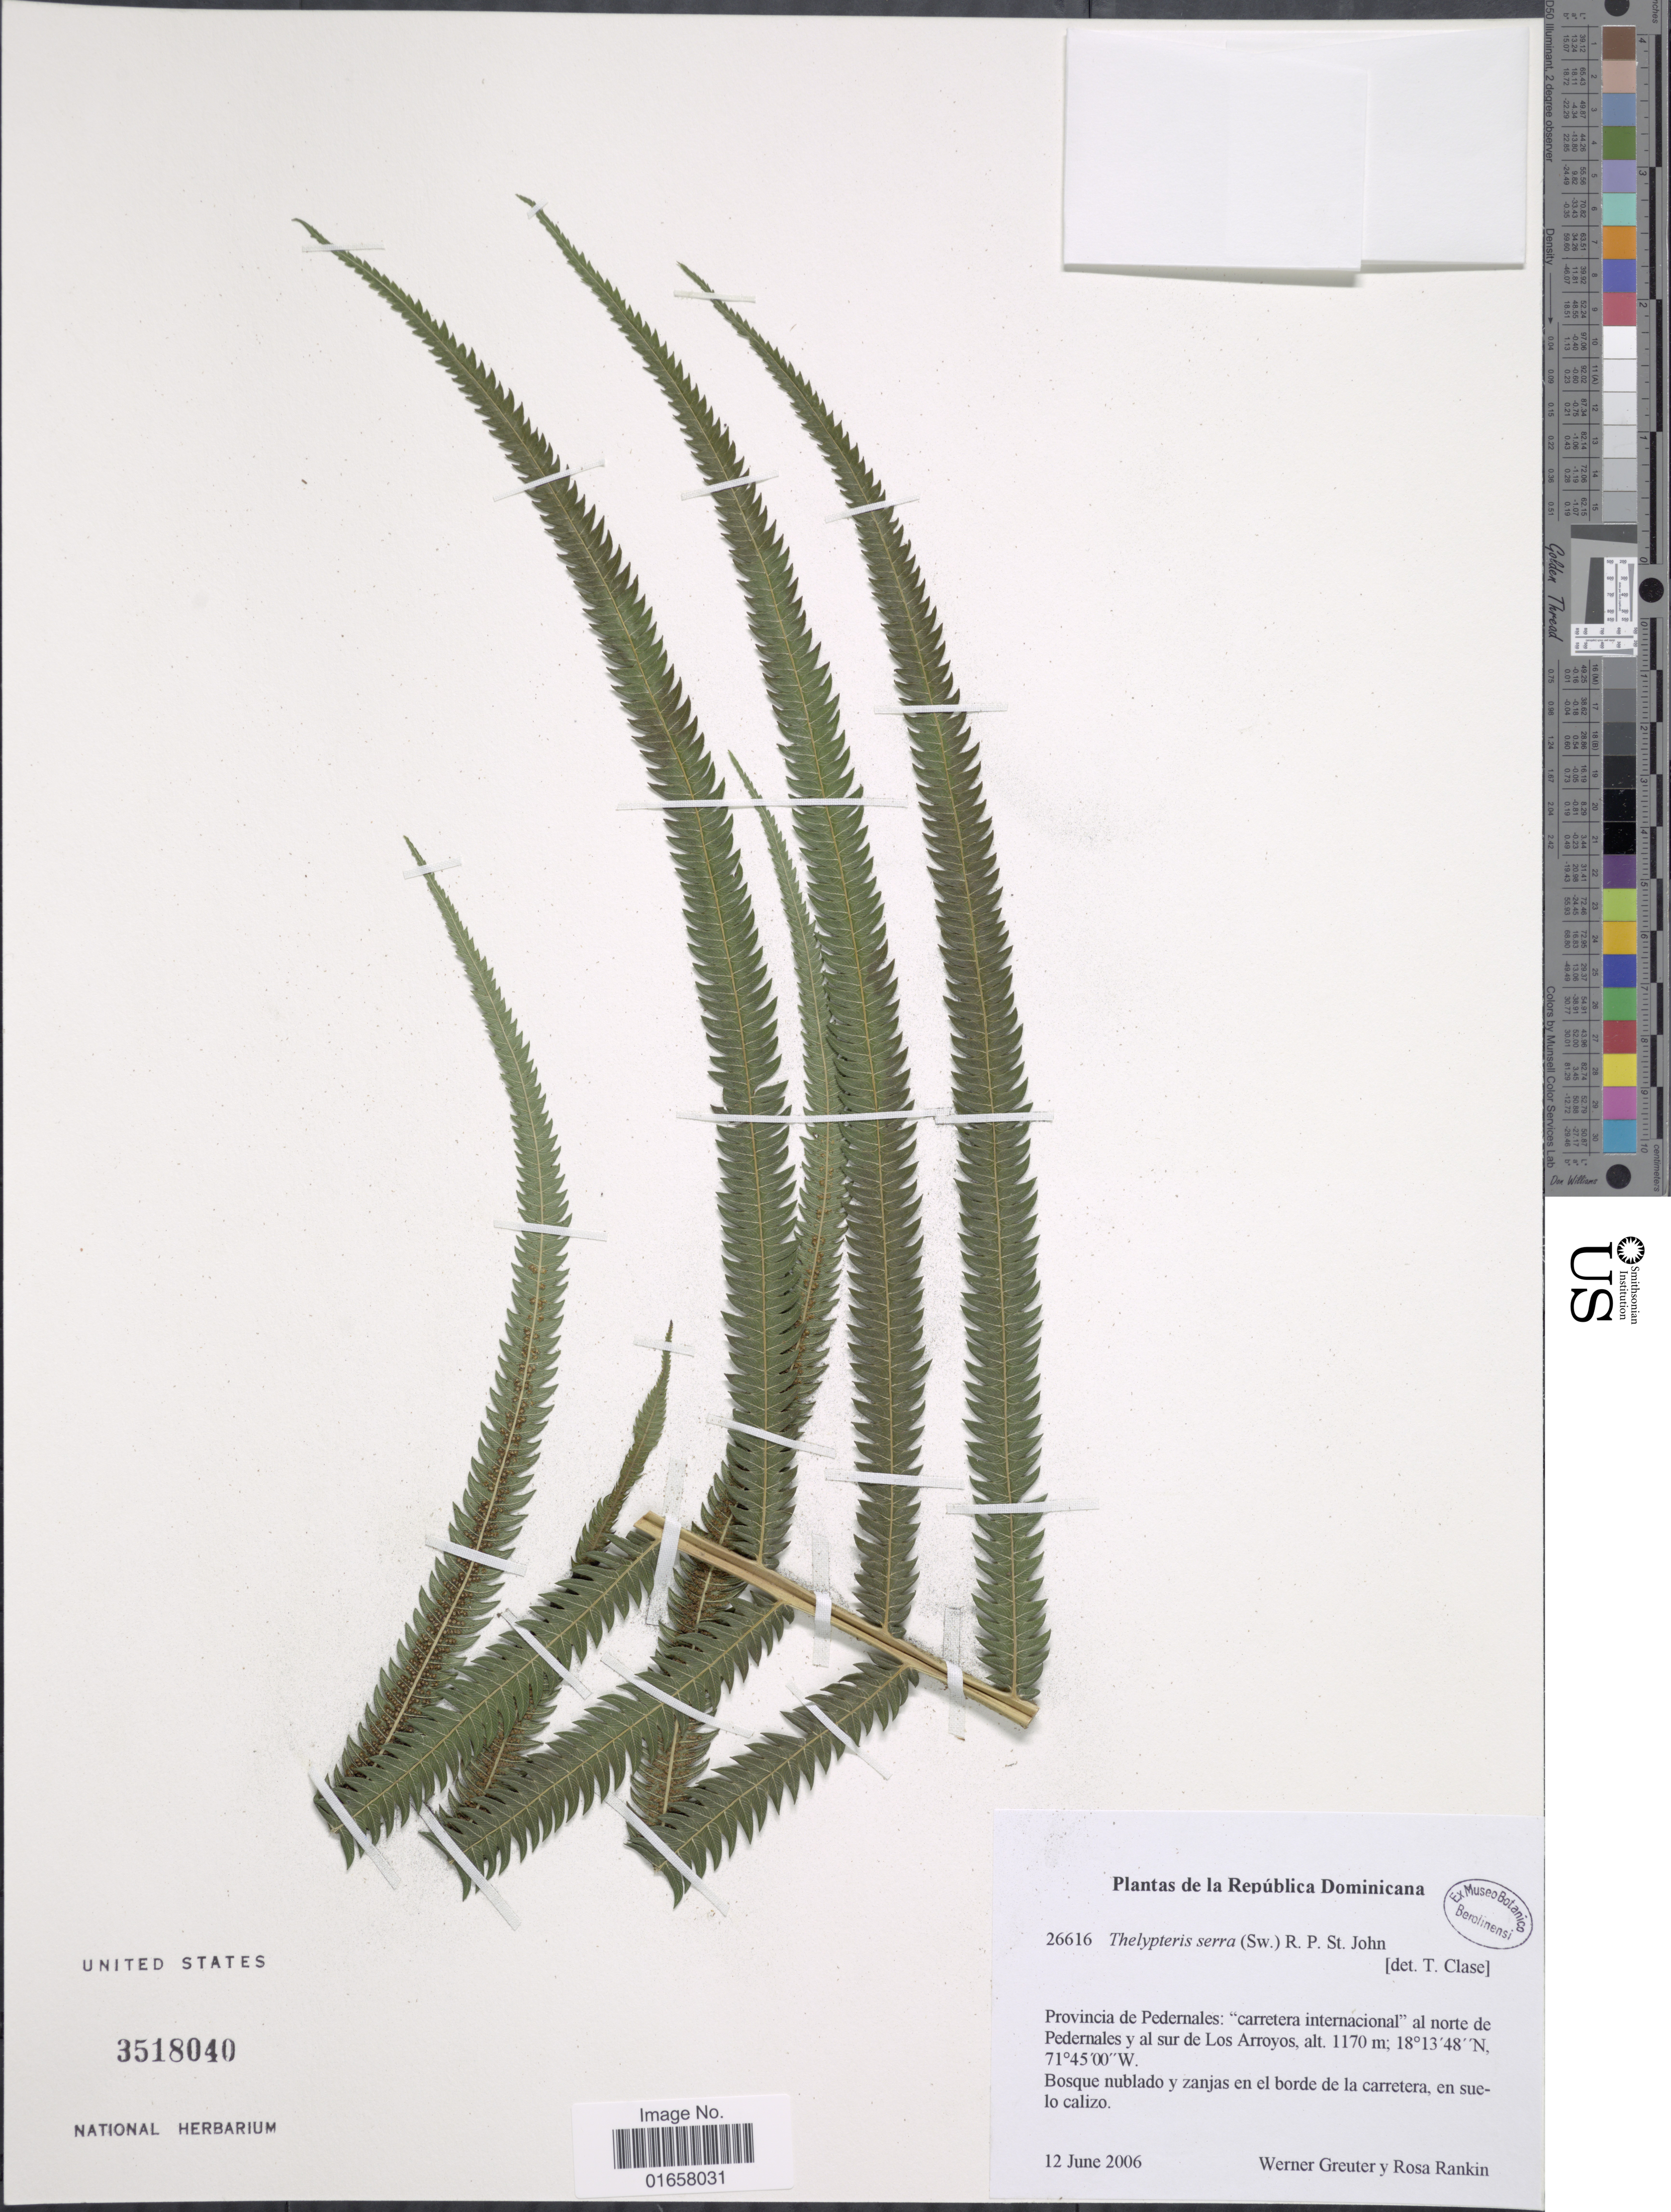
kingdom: Plantae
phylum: Tracheophyta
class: Polypodiopsida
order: Polypodiales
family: Thelypteridaceae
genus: Christella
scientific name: Christella serra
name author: (Sw.) Holttum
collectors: W. R. Greuter & R. Rankin Rodriguez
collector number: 26616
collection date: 2006-06-12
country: Dominican Republic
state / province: Pedernales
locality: De La República Dominicana, Provincia de Pedernales:"carretera internacional" al norte de Pedernales y al sur de Los Arroyos. Bosque nublado y zanjas en el borde carretera, en suelo calizo.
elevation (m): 1170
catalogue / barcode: US 3518040